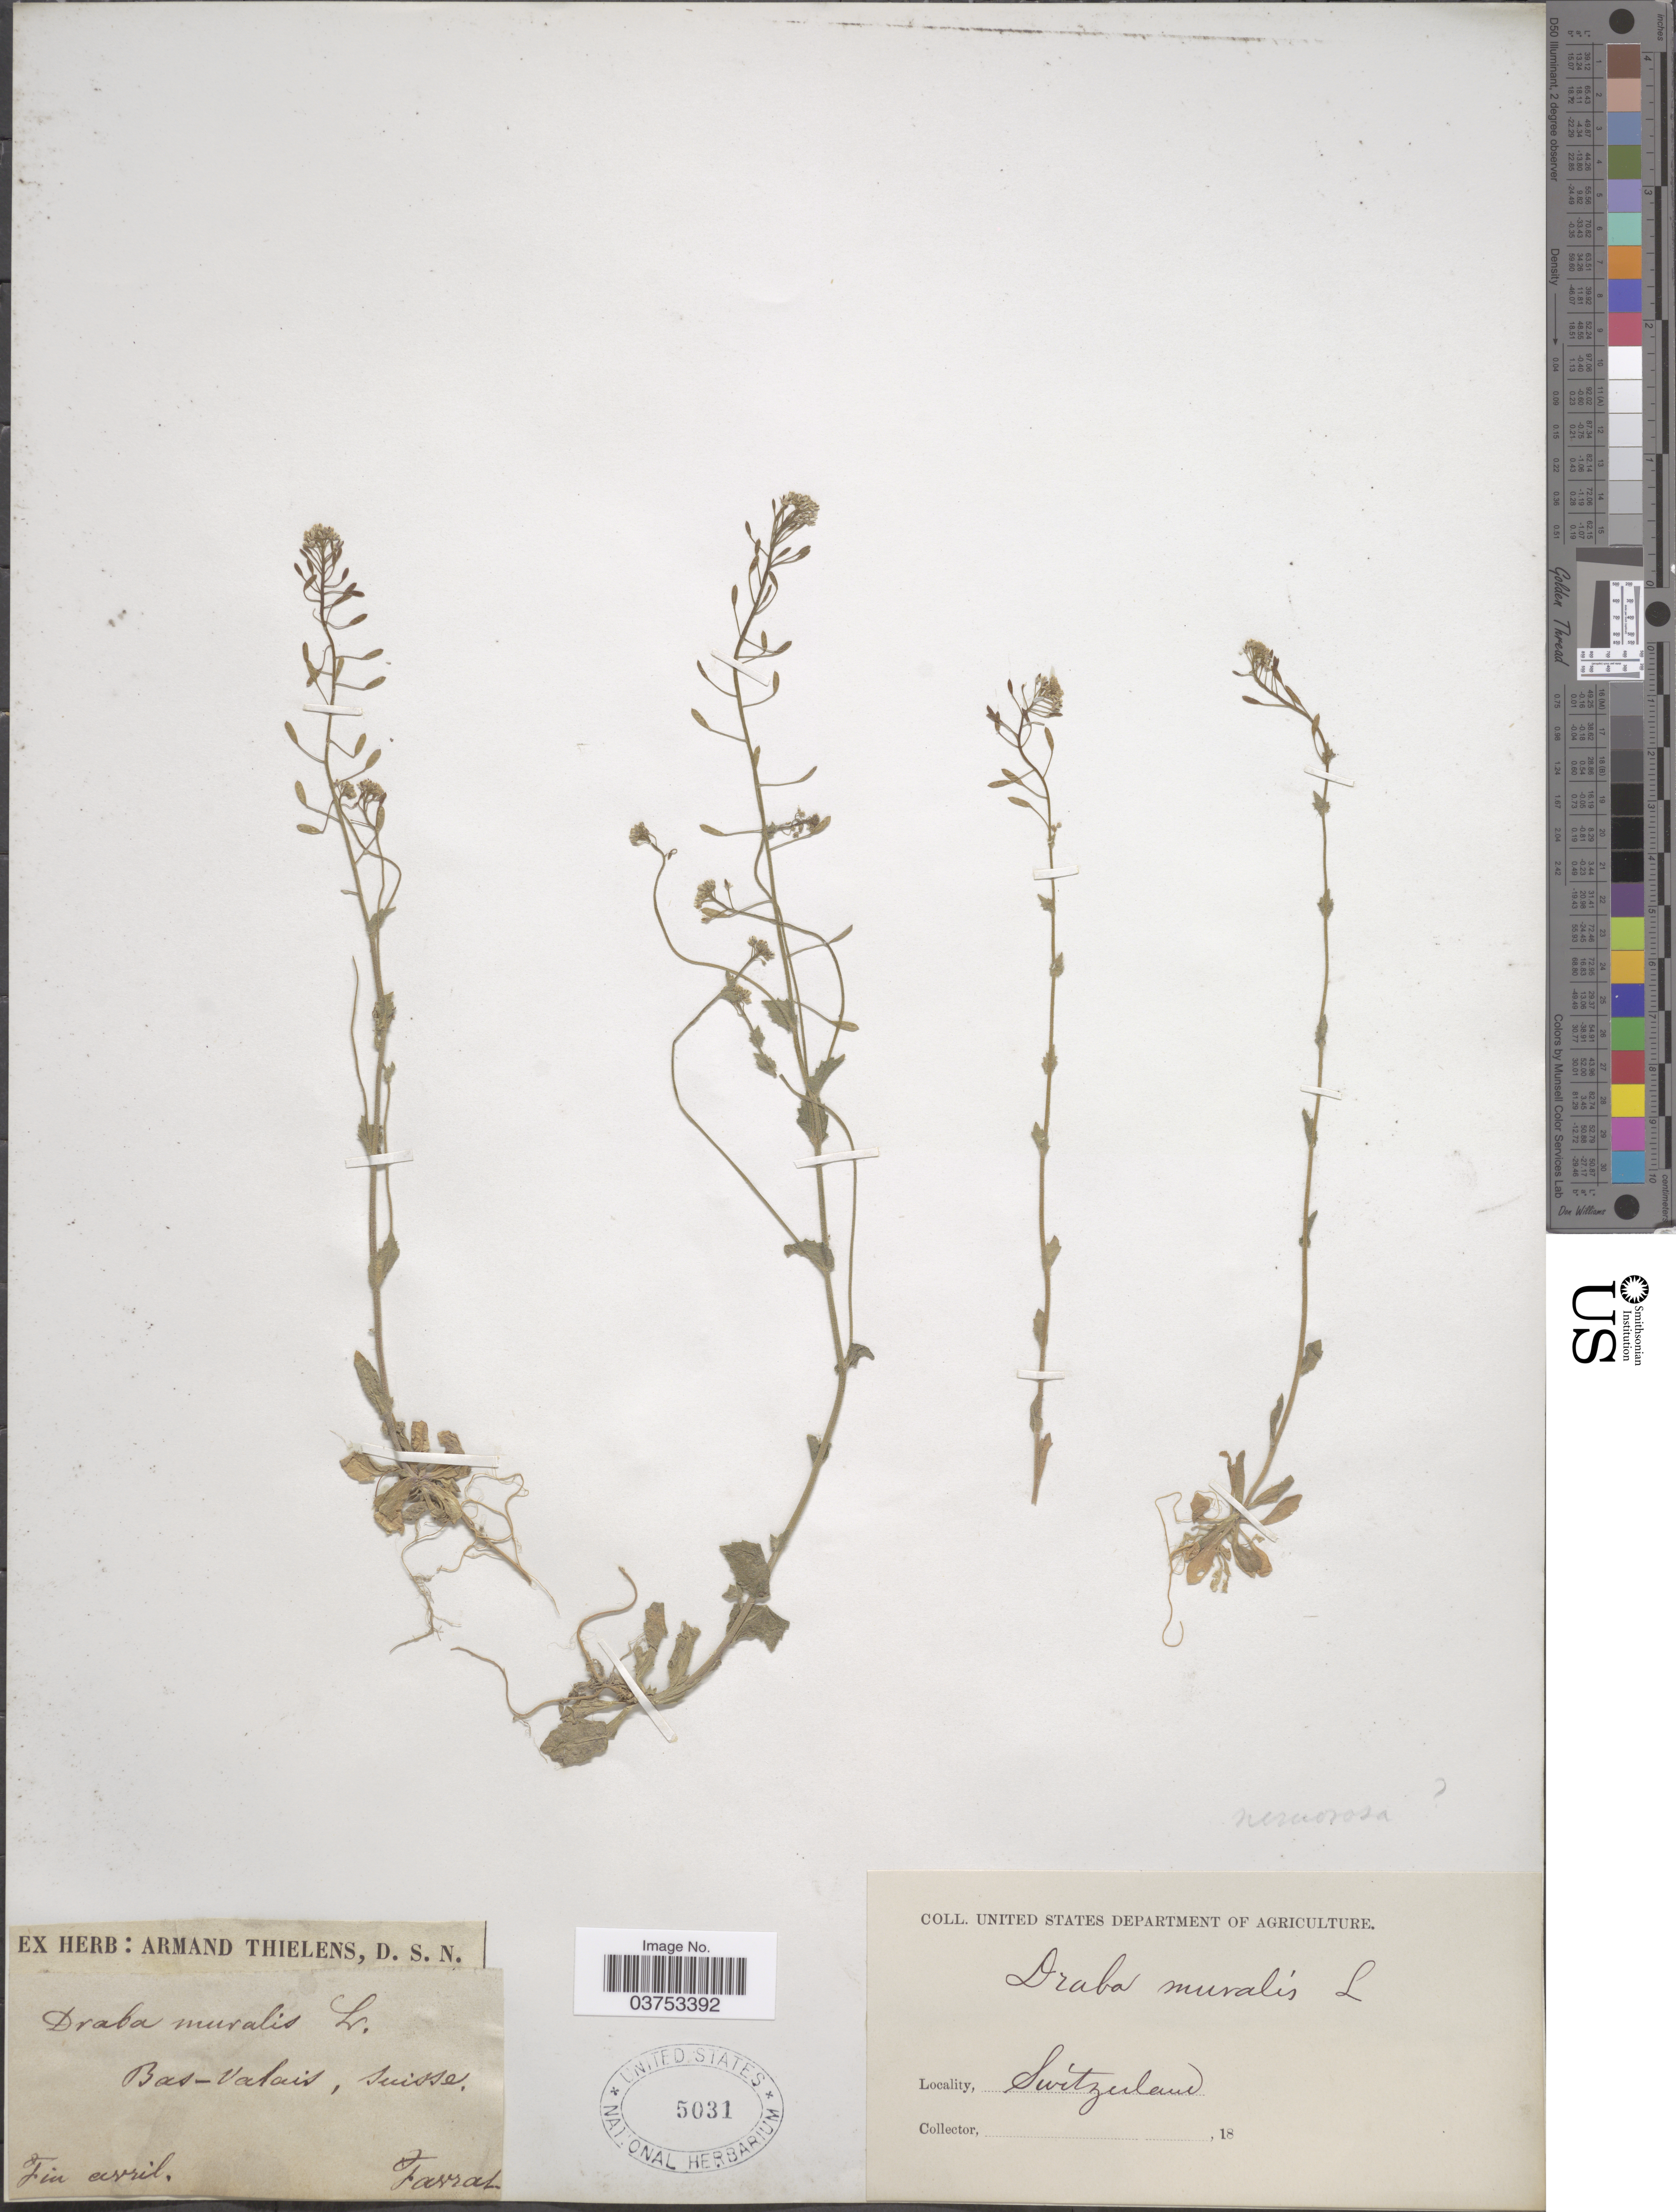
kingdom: Plantae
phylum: Tracheophyta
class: Magnoliopsida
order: Brassicales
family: Brassicaceae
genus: Draba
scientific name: Draba muralis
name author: L.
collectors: L. Favrat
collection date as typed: Fin avril.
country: Switzerland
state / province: Valais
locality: Bas-Valais, Suisse.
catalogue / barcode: US 5031